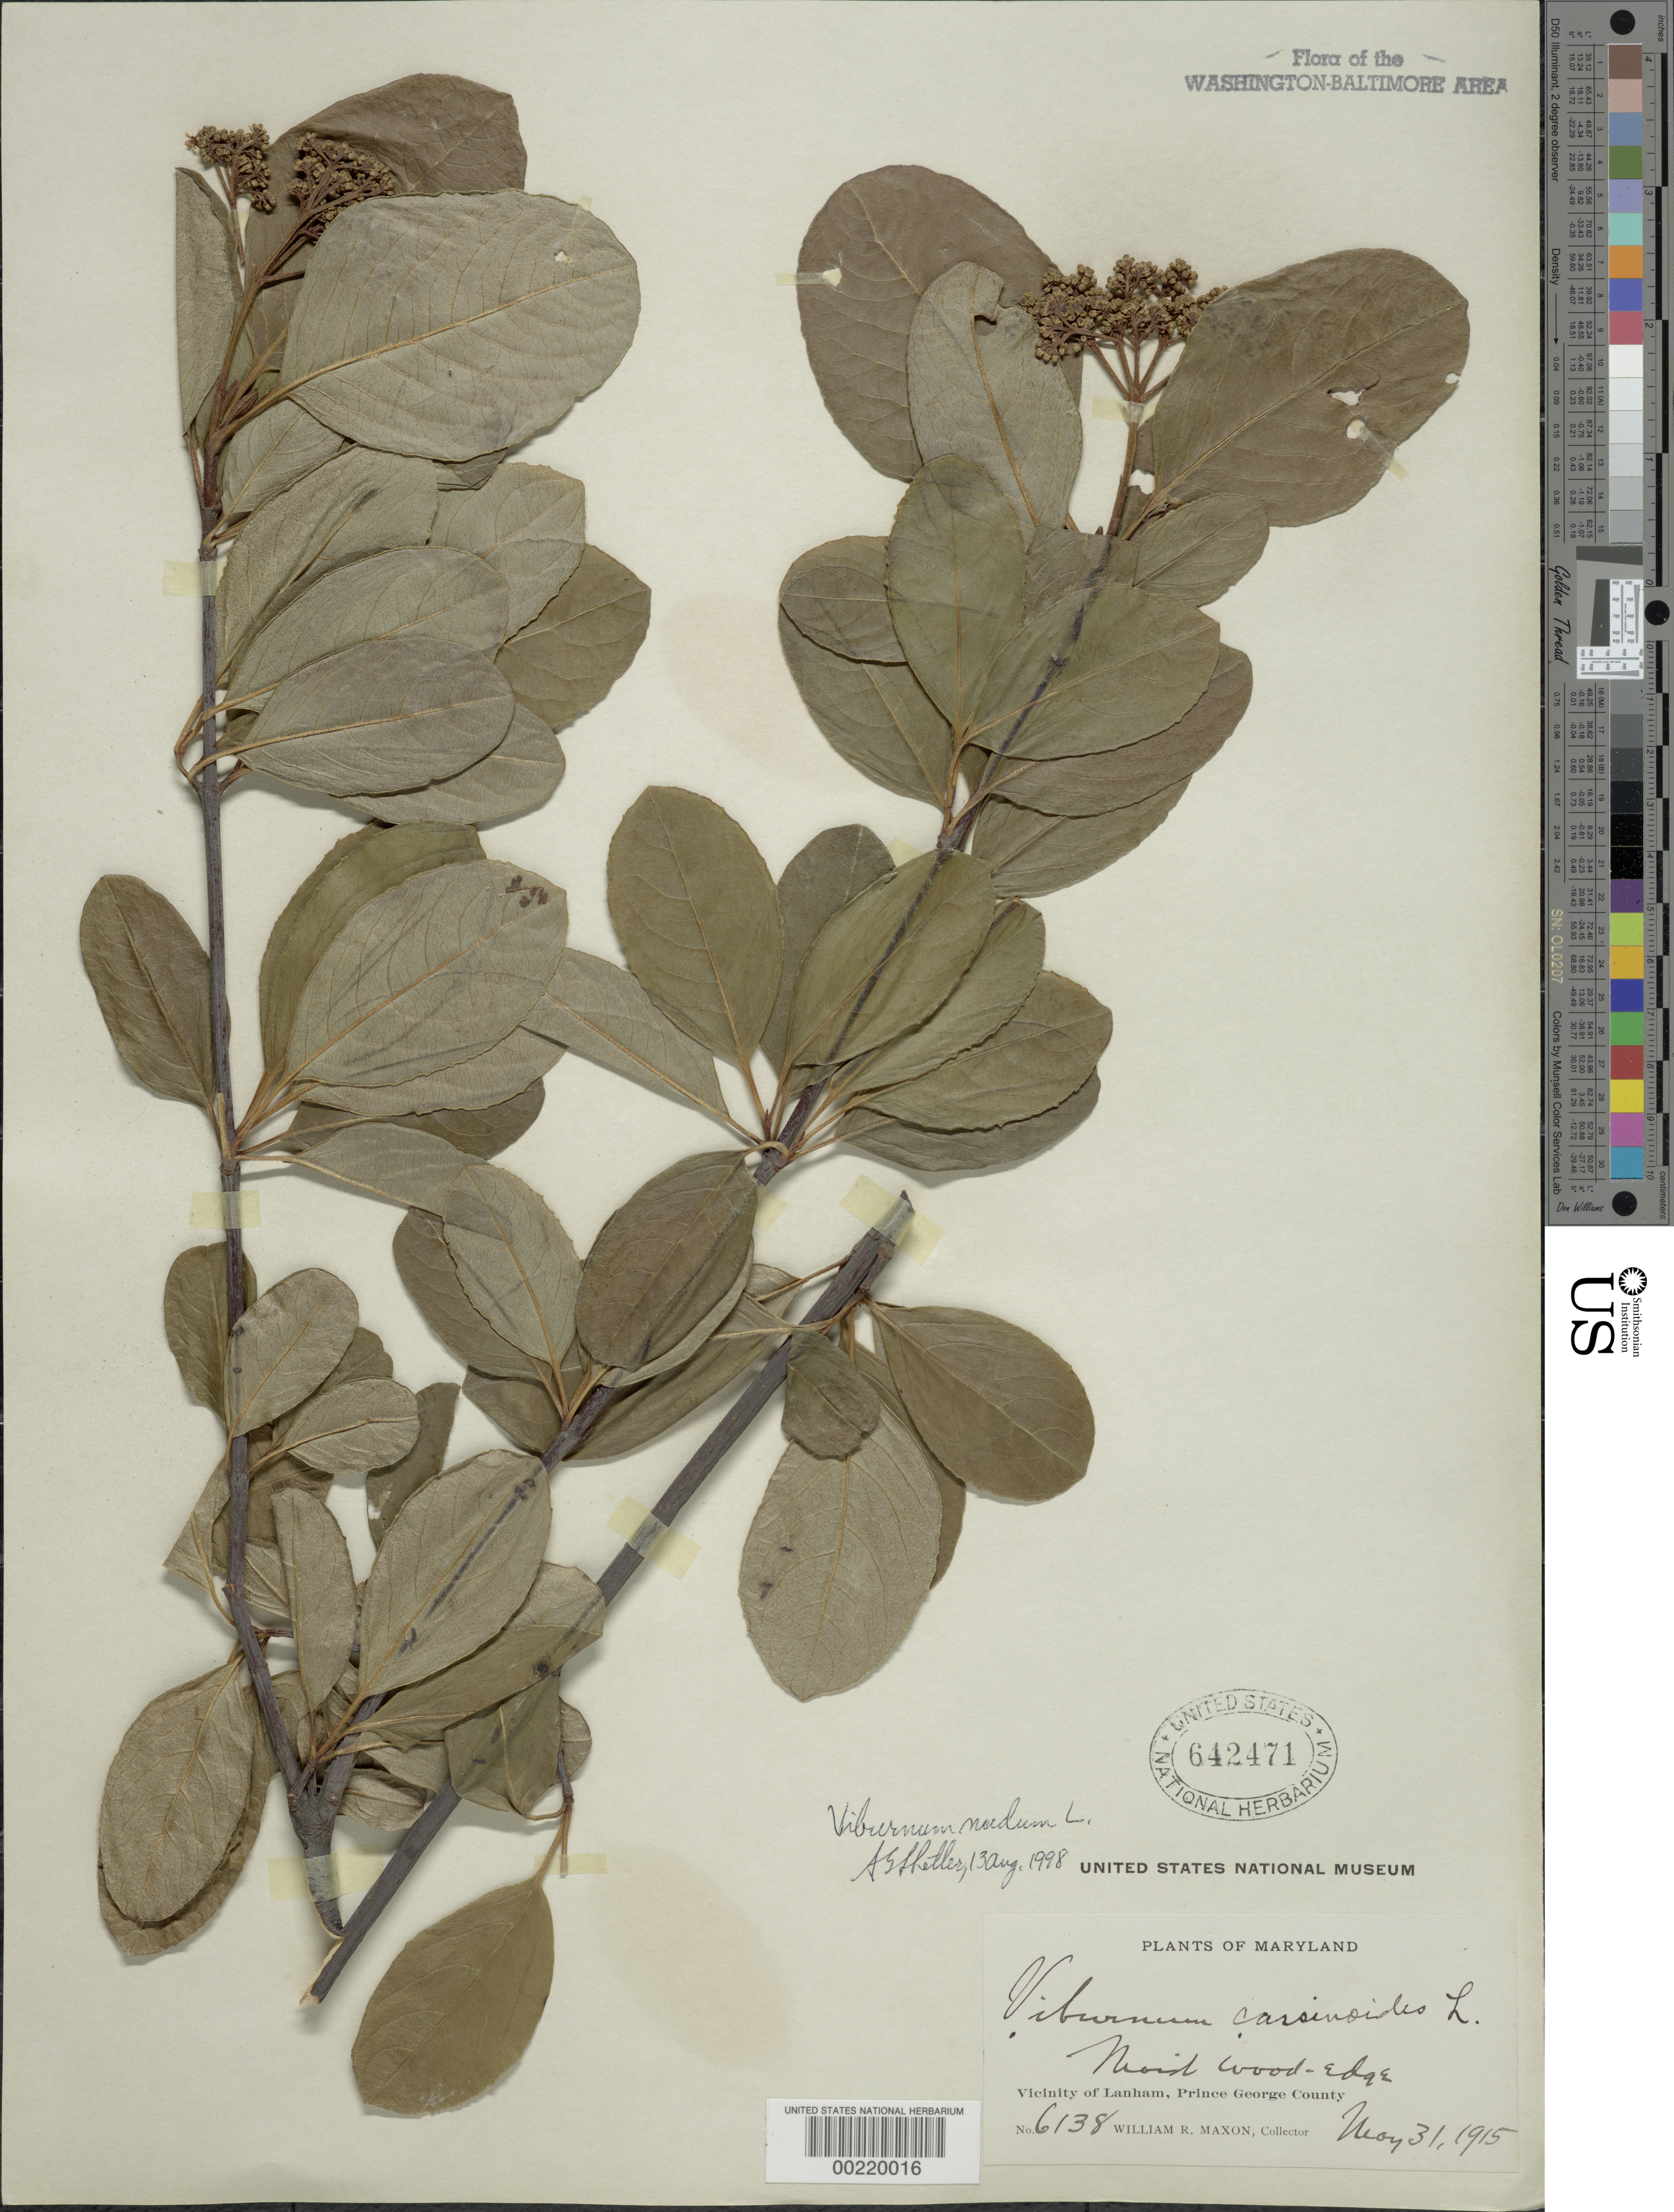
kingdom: Plantae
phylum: Tracheophyta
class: Magnoliopsida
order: Dipsacales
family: Viburnaceae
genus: Viburnum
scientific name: Viburnum nudum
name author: L.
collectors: W. R. Maxon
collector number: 6138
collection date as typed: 31 May 1915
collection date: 1915-05-31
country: United States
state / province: Maryland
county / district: Prince George's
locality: Vicinity of Lanham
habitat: Moist wood edge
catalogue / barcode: US 642471